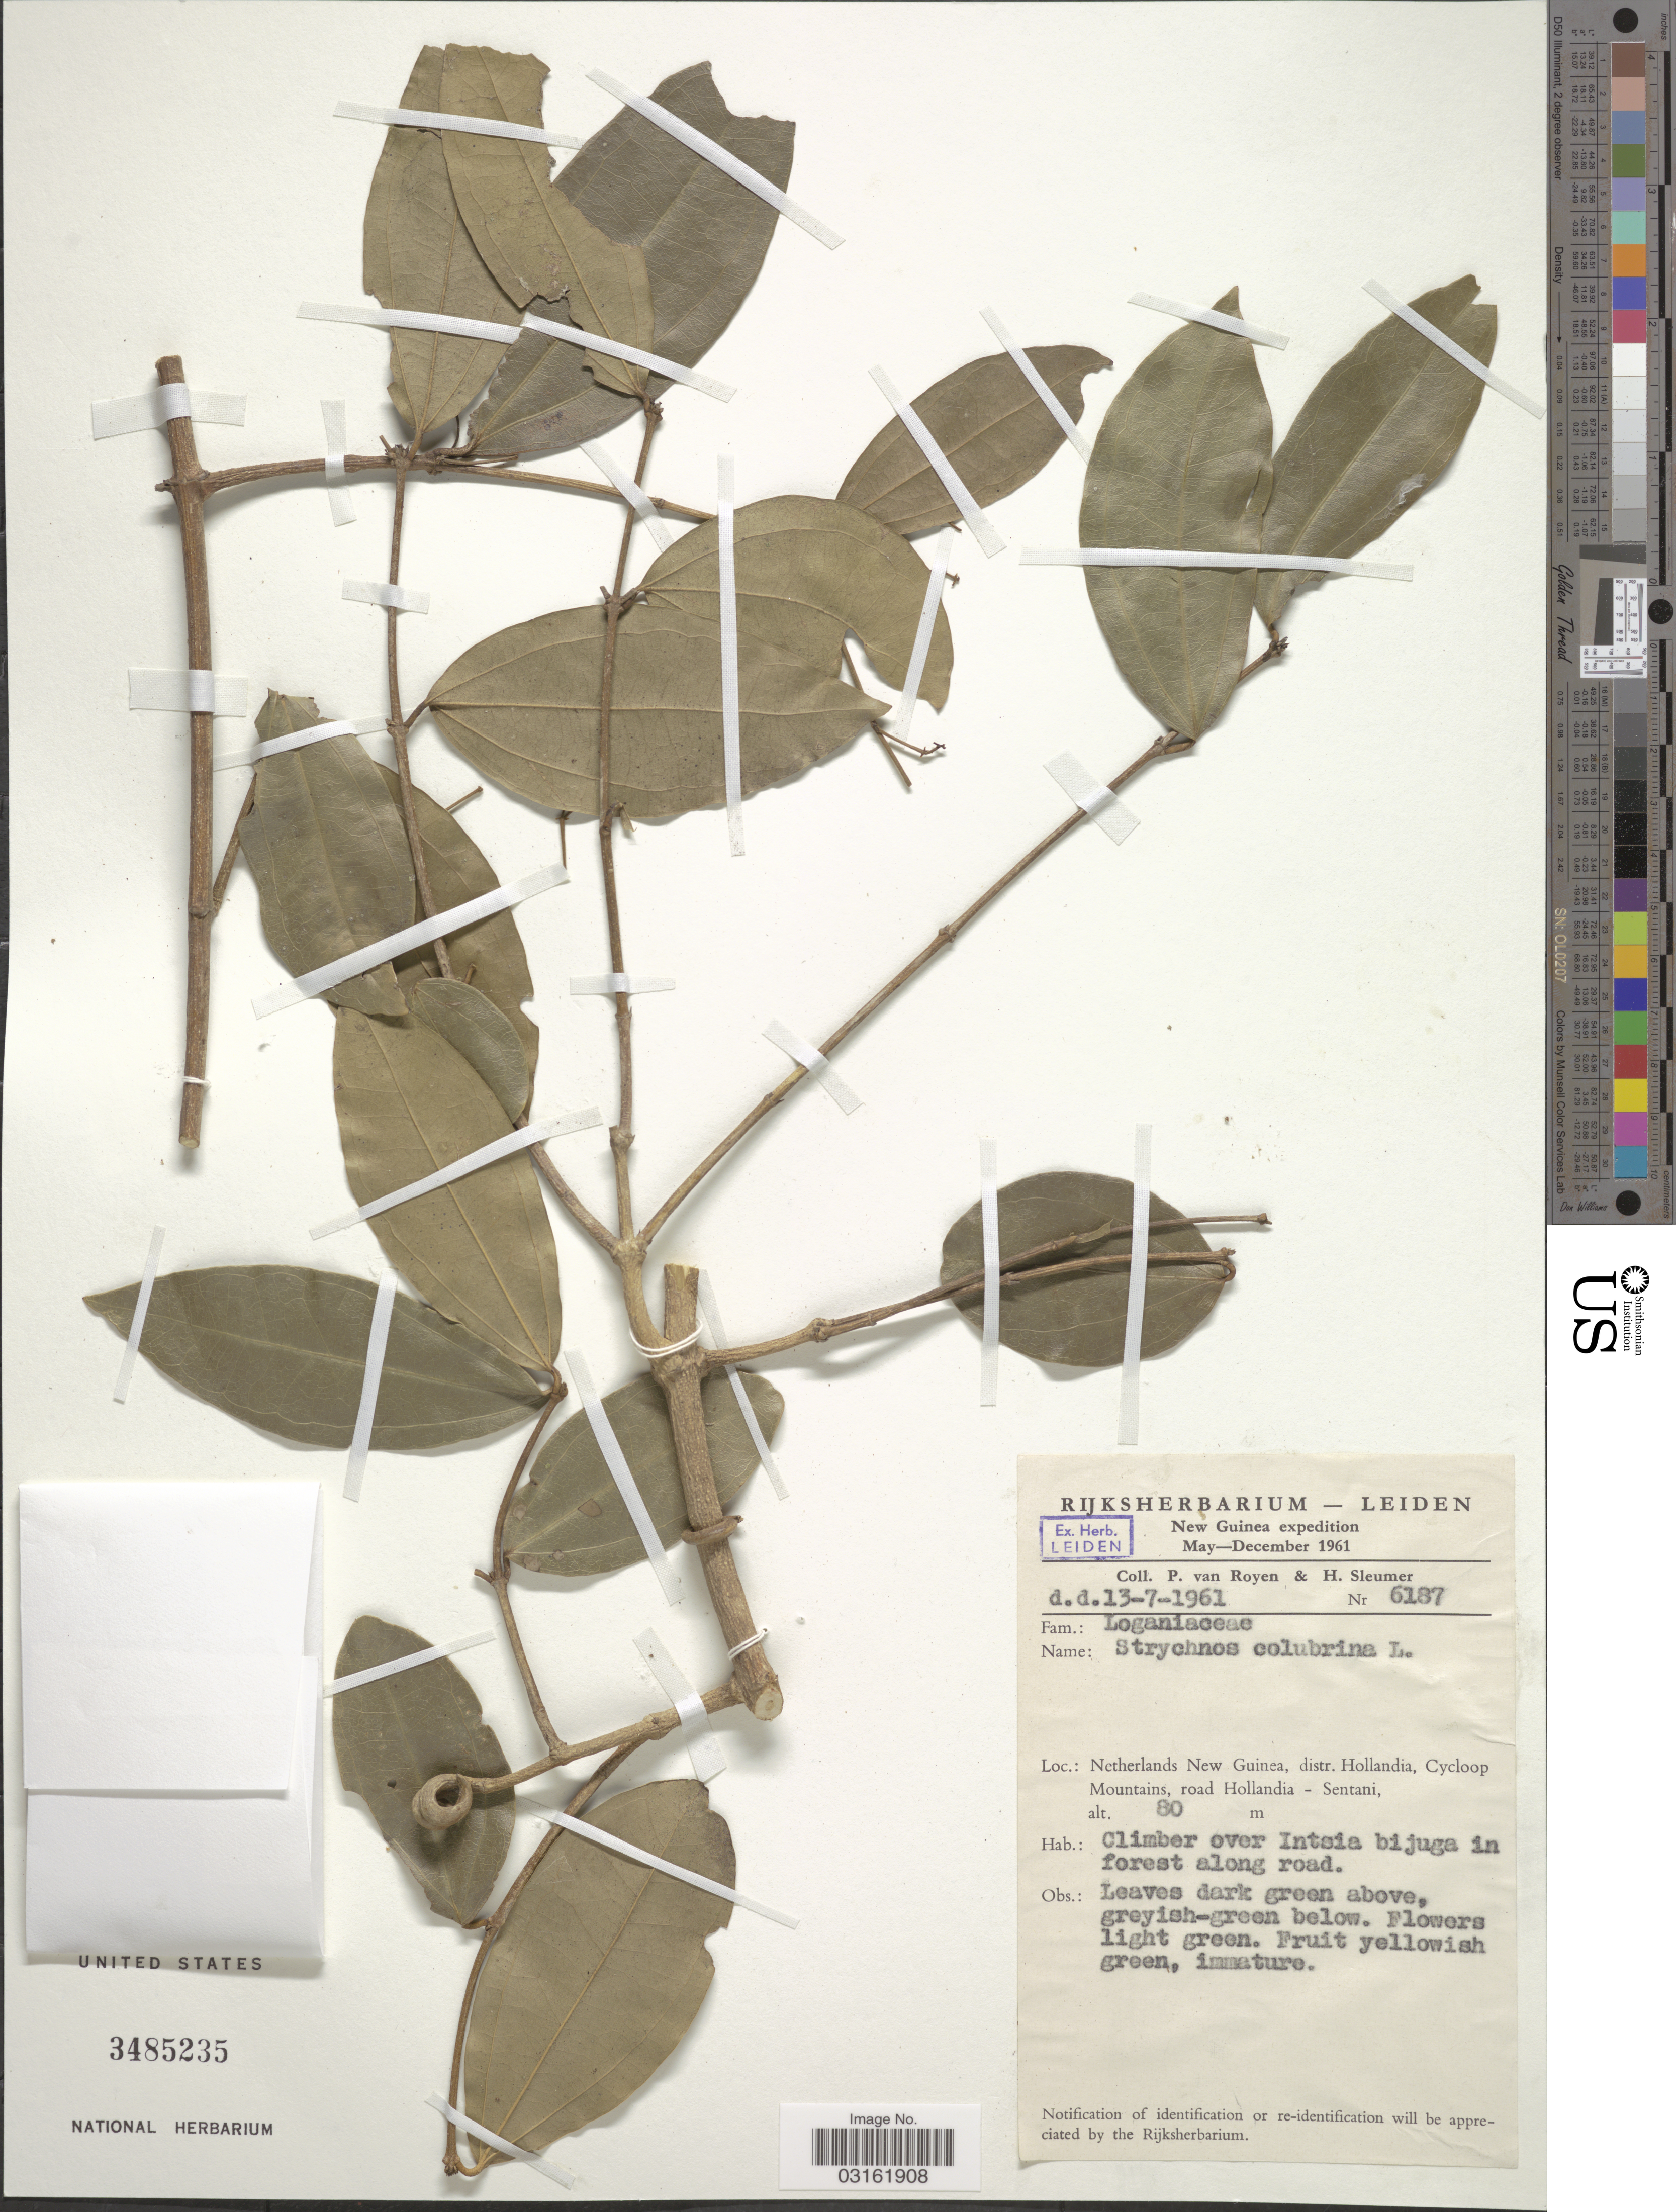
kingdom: Plantae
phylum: Tracheophyta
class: Magnoliopsida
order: Gentianales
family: Loganiaceae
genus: Strychnos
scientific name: Strychnos colubrina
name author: L.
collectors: P. van Royen & H. O. Sleumer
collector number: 6187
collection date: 1961-07-13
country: Indonesia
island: New Guinea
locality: Netherlands New Guinea, distr. Hollandia, Cycloop Mountains, road Hollandia - Sentani.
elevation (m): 80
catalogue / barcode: US 3485235